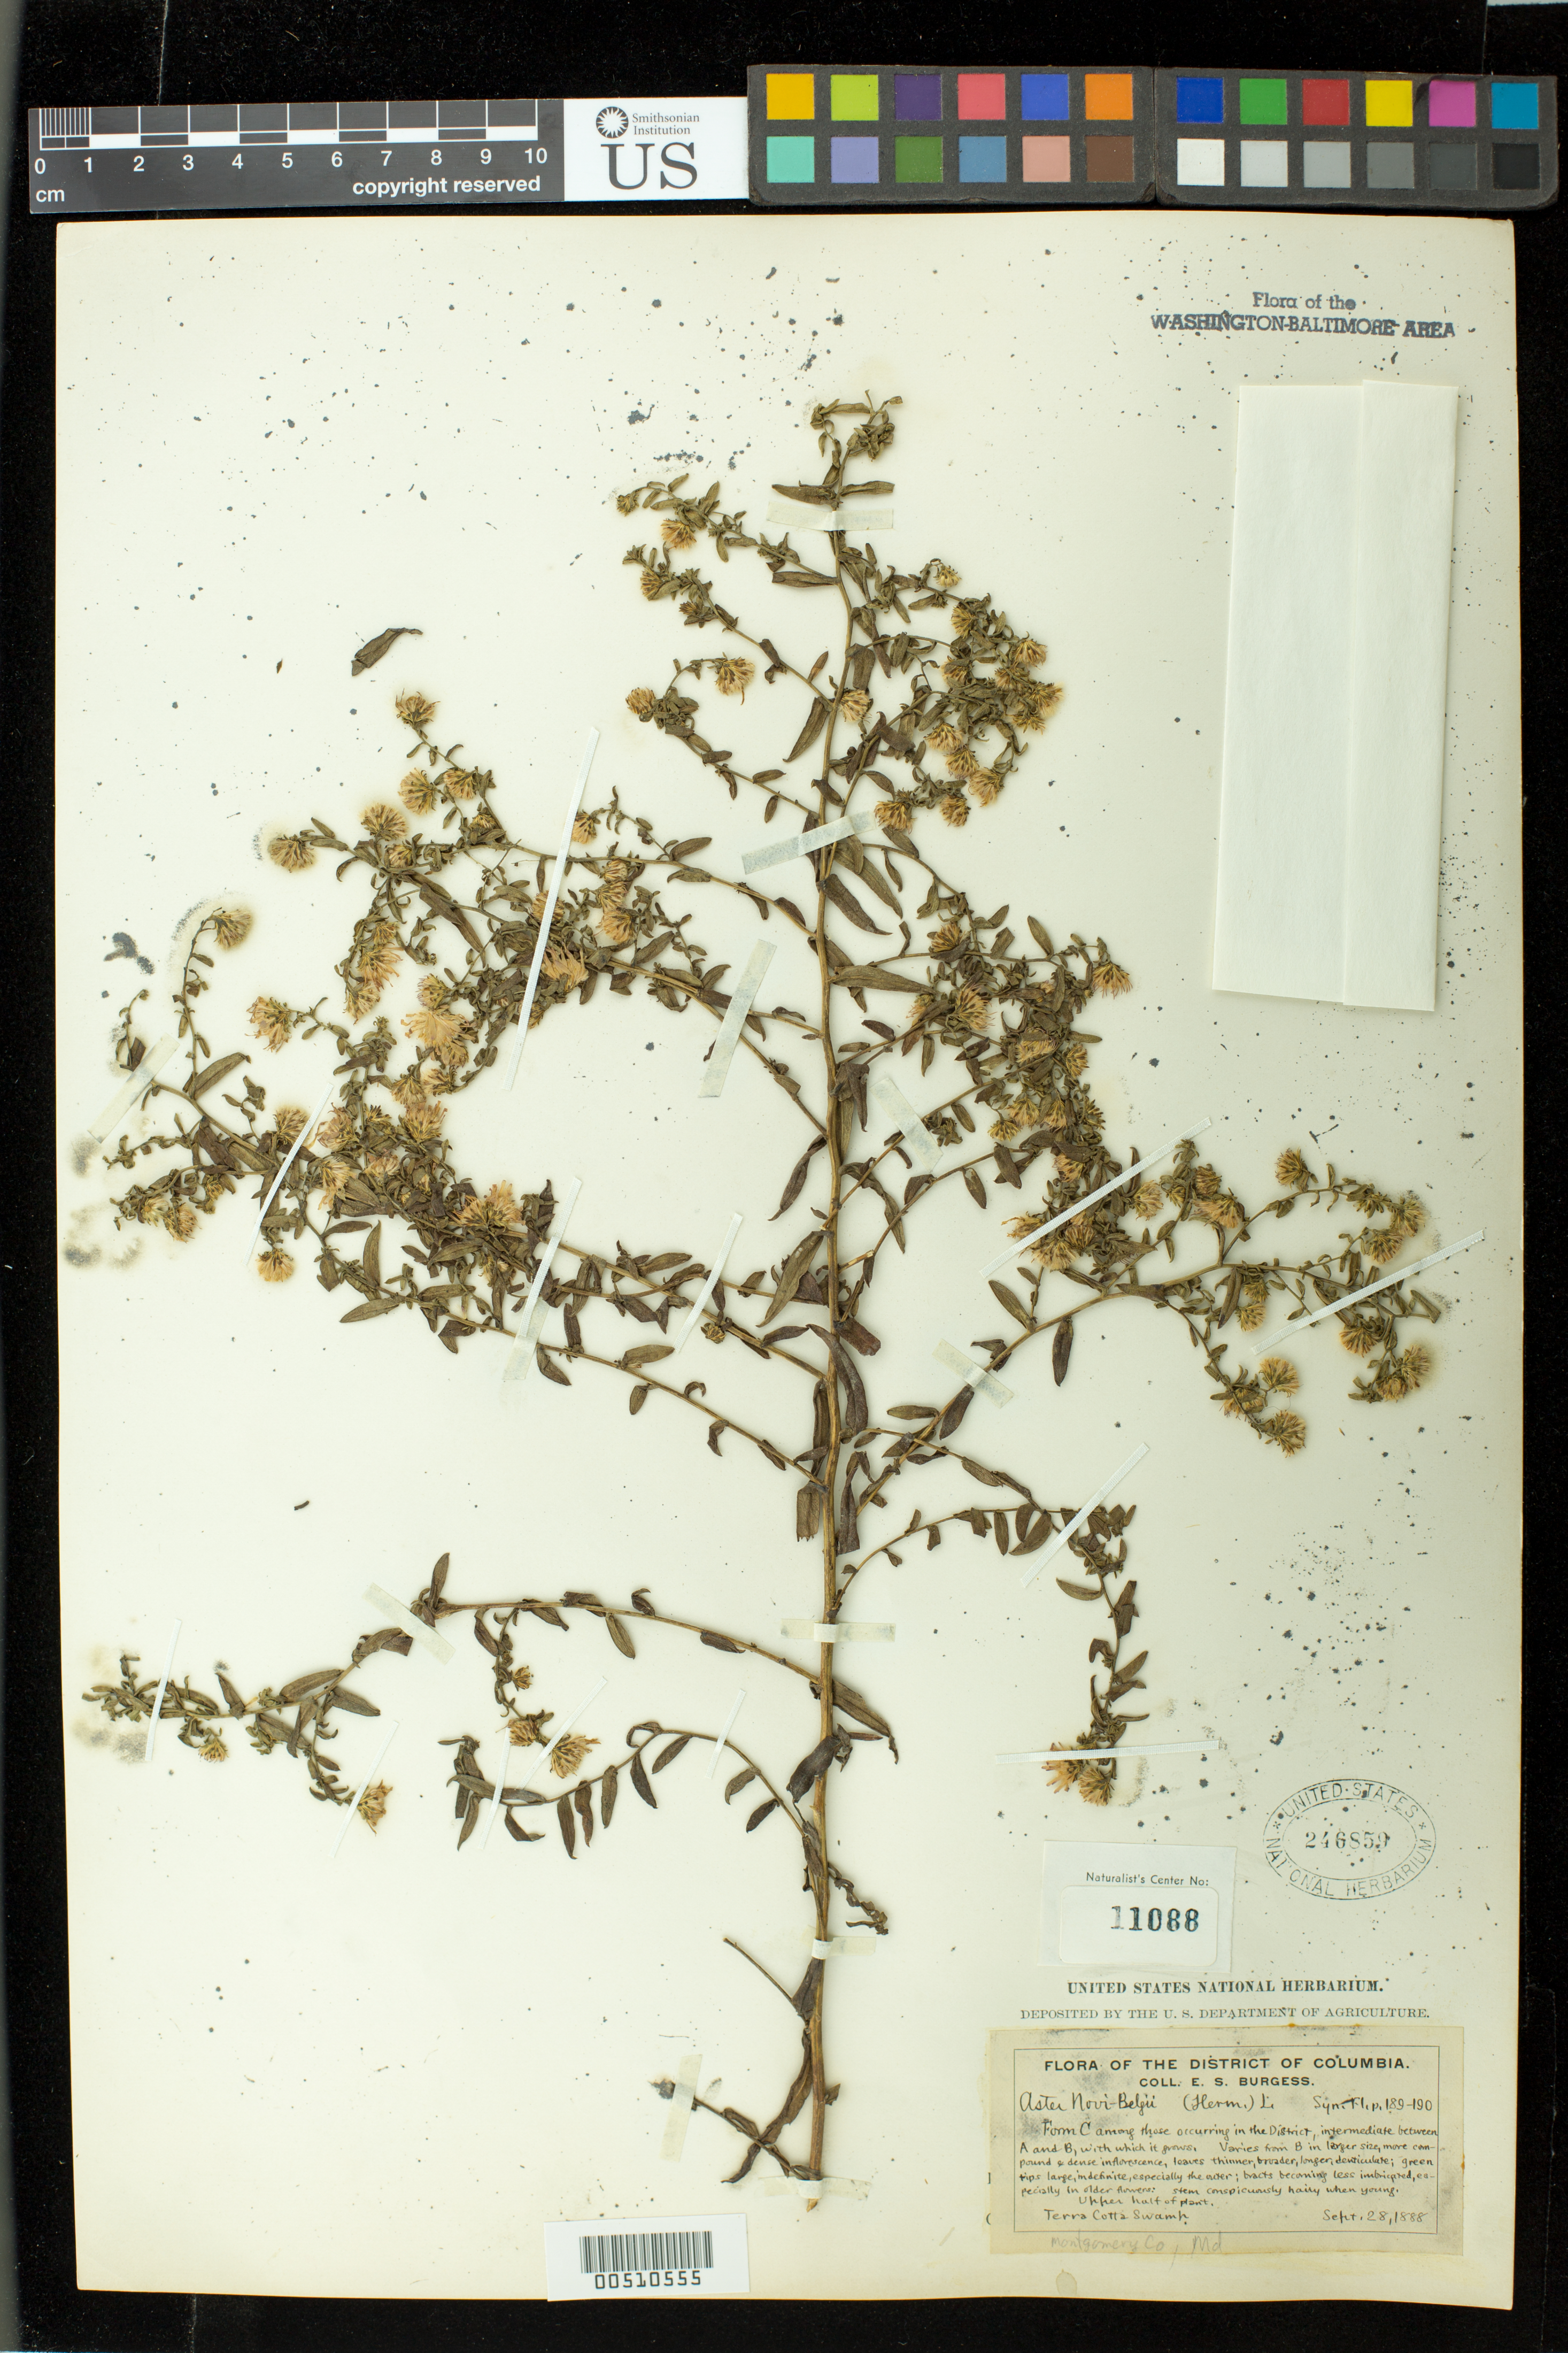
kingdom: Plantae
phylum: Tracheophyta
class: Magnoliopsida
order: Asterales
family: Asteraceae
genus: Symphyotrichum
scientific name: Symphyotrichum novi-belgii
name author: (L.) G.L. Nesom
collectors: E. Burgess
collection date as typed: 28 Sep 1888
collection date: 1888-09-28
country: United States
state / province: District of Columbia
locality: Terra Cotta Swamp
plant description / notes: Specimens returned from Naturalist Center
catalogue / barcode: US 246859